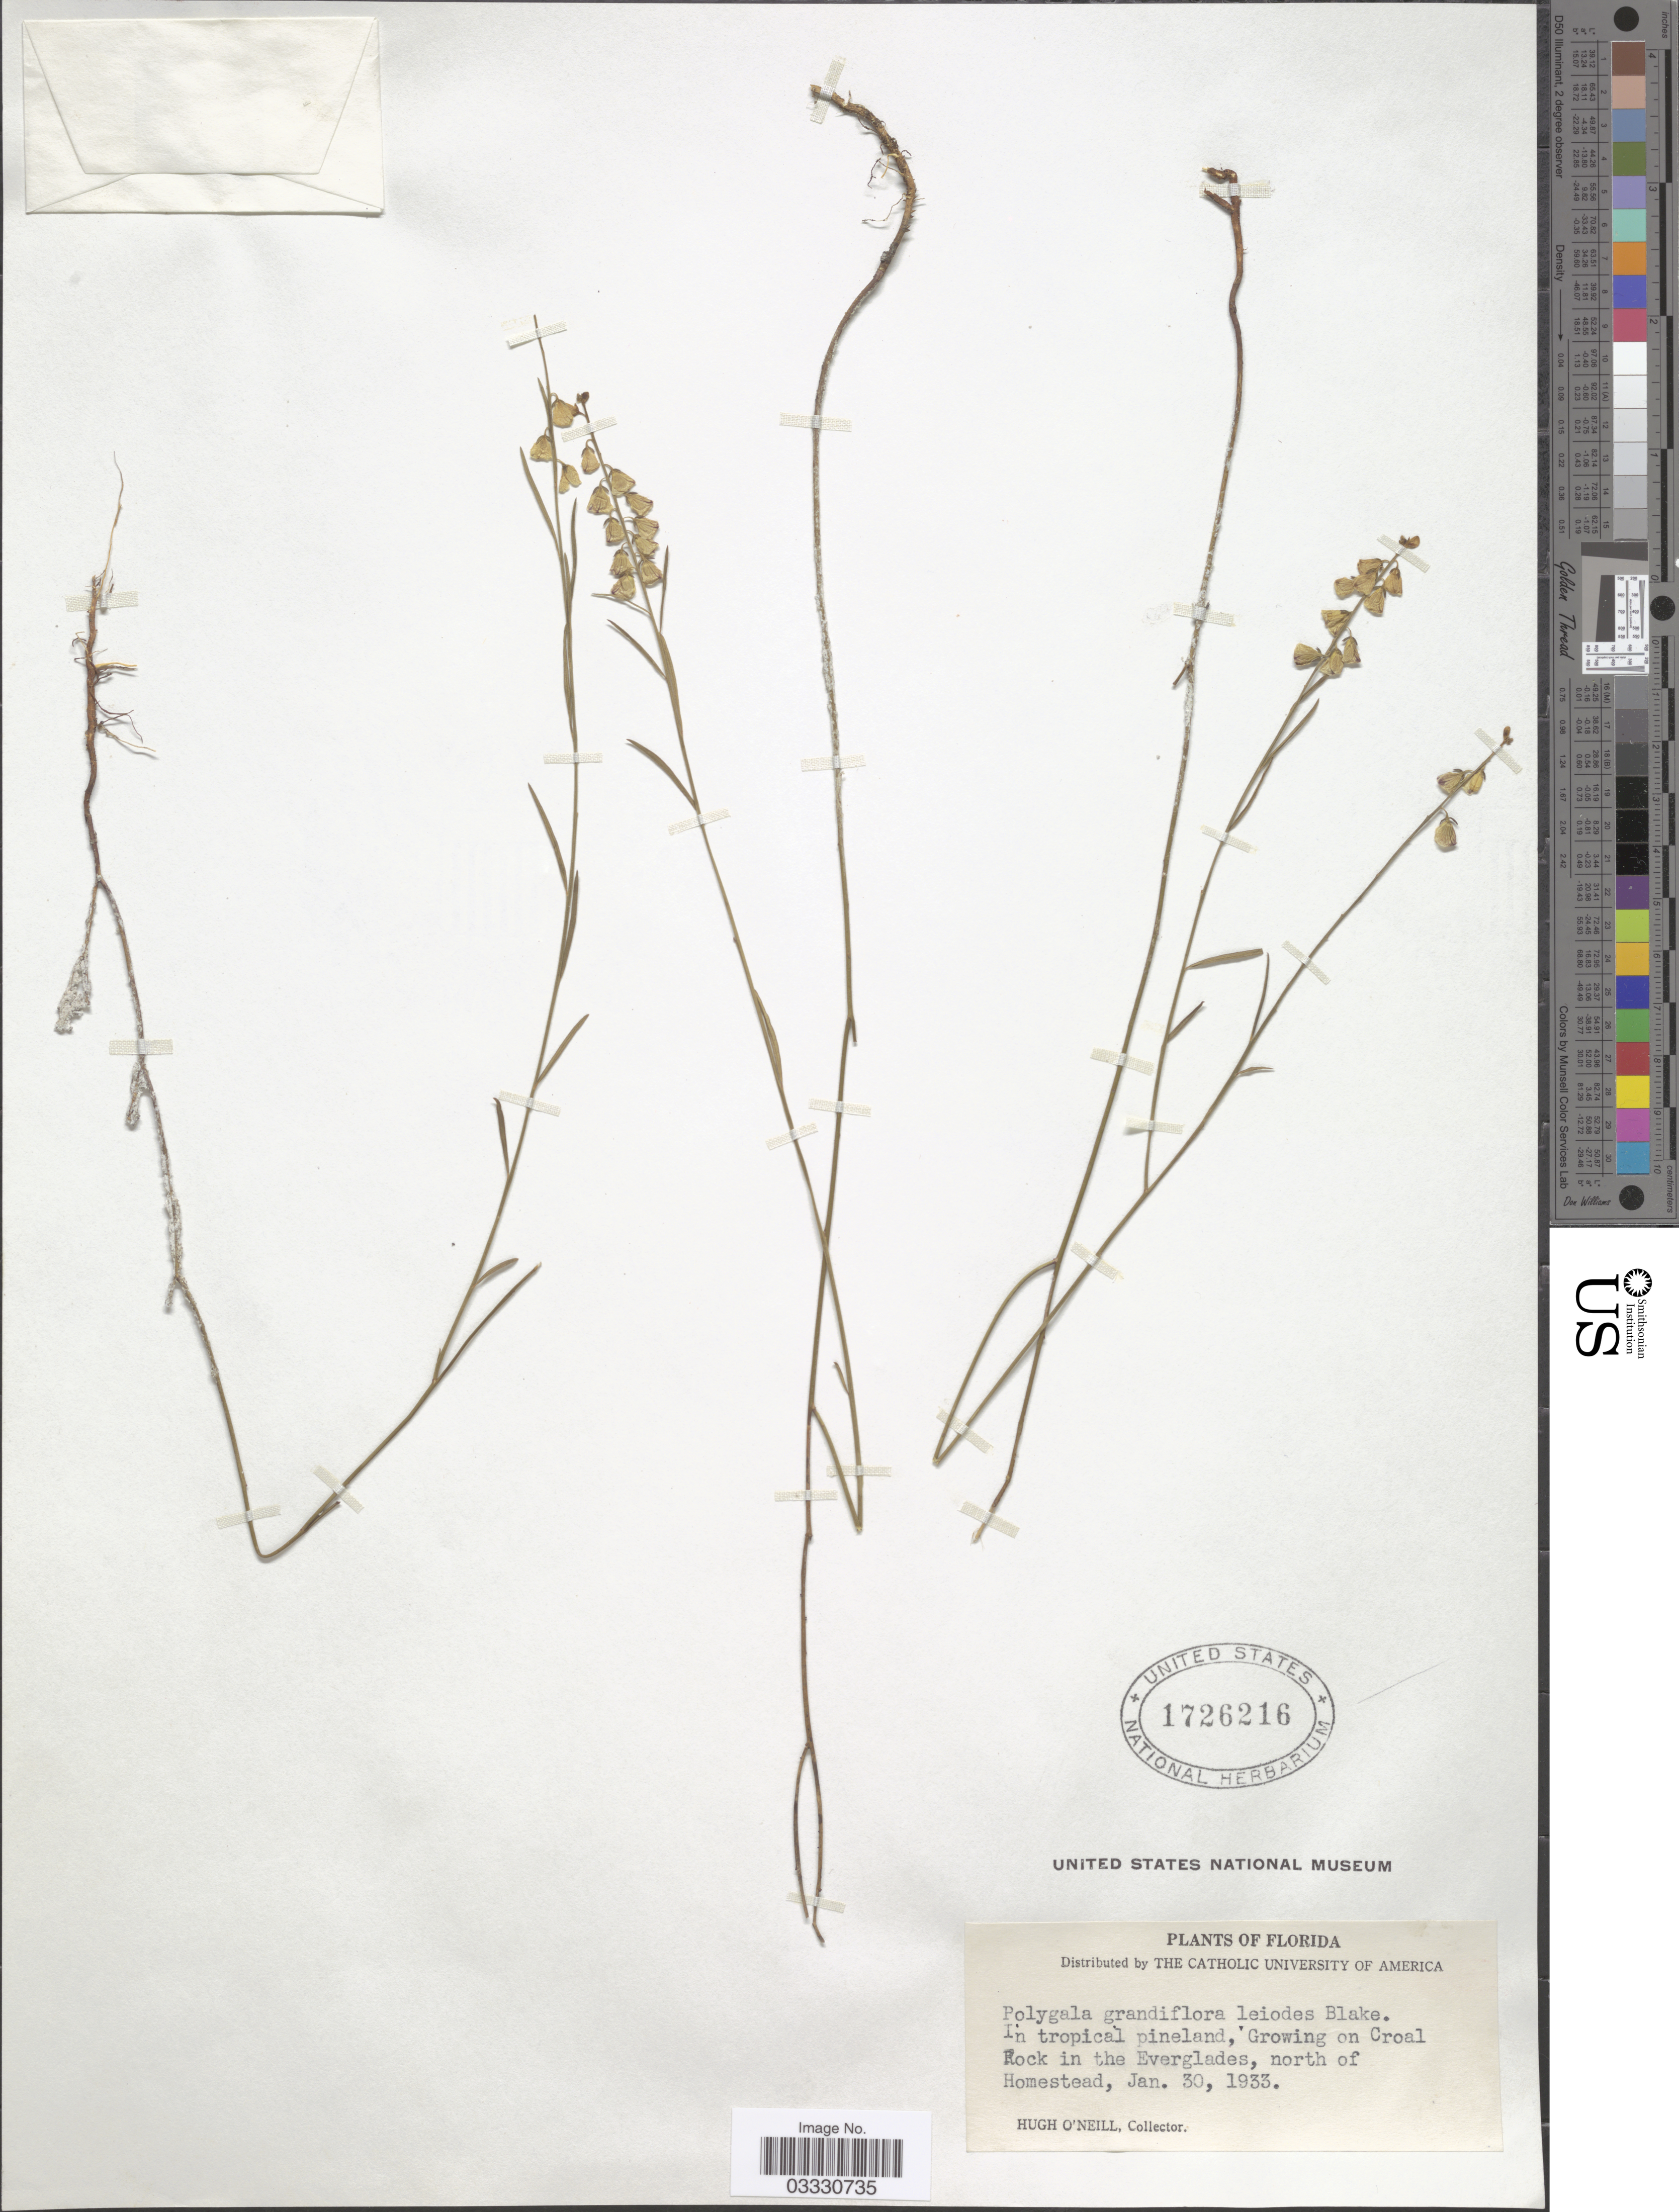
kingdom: Plantae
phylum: Tracheophyta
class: Magnoliopsida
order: Fabales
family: Polygalaceae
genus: Asemeia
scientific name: Asemeia grandiflora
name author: (Walter) Small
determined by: Strong, Mark T., (BOT), Smithsonian Institution - National Museum of Natural History (UNITED STATES)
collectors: H. O'Neill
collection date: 1933-01-30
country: United States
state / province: Florida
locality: Croal Rock in the Everglades, north of Homestead.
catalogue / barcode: US 1726216